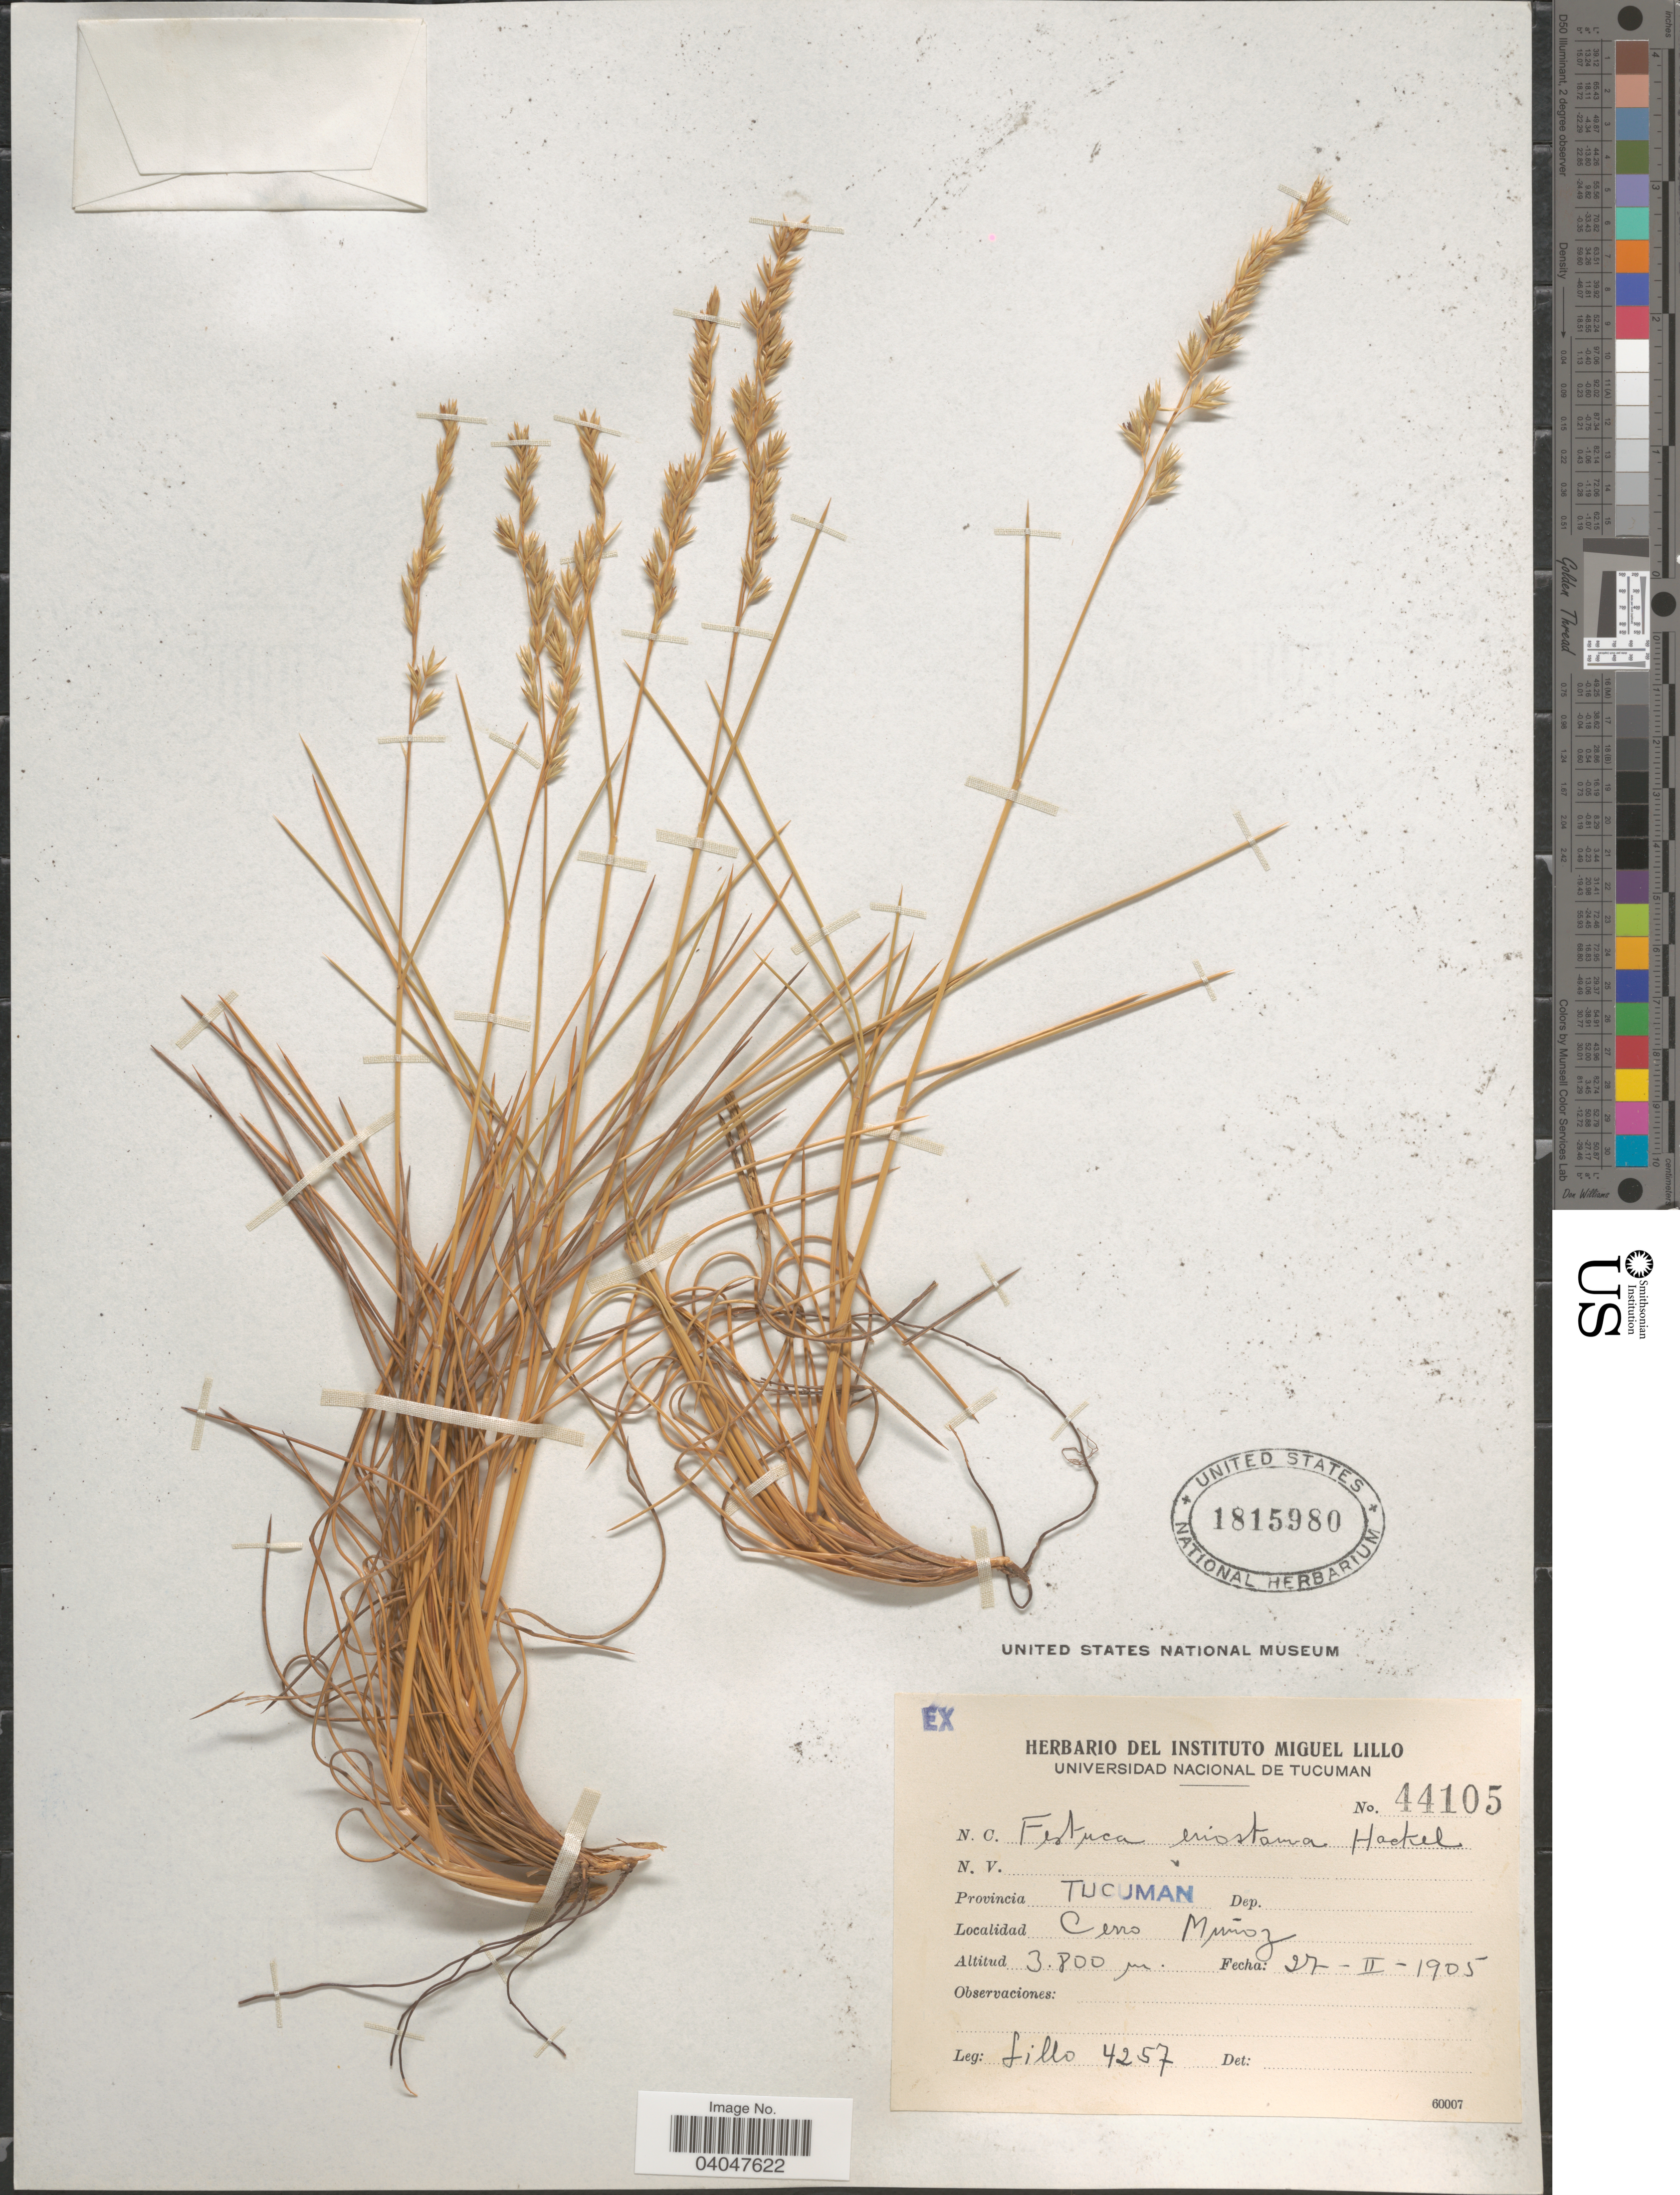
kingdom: Plantae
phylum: Tracheophyta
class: Liliopsida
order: Poales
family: Poaceae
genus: Festuca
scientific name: Festuca eriostoma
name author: Hack.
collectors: M. Lillo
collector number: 4257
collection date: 1905-02-27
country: Argentina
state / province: Tucuman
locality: Cerro Muñoz.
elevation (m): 3800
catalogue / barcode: US 1815980